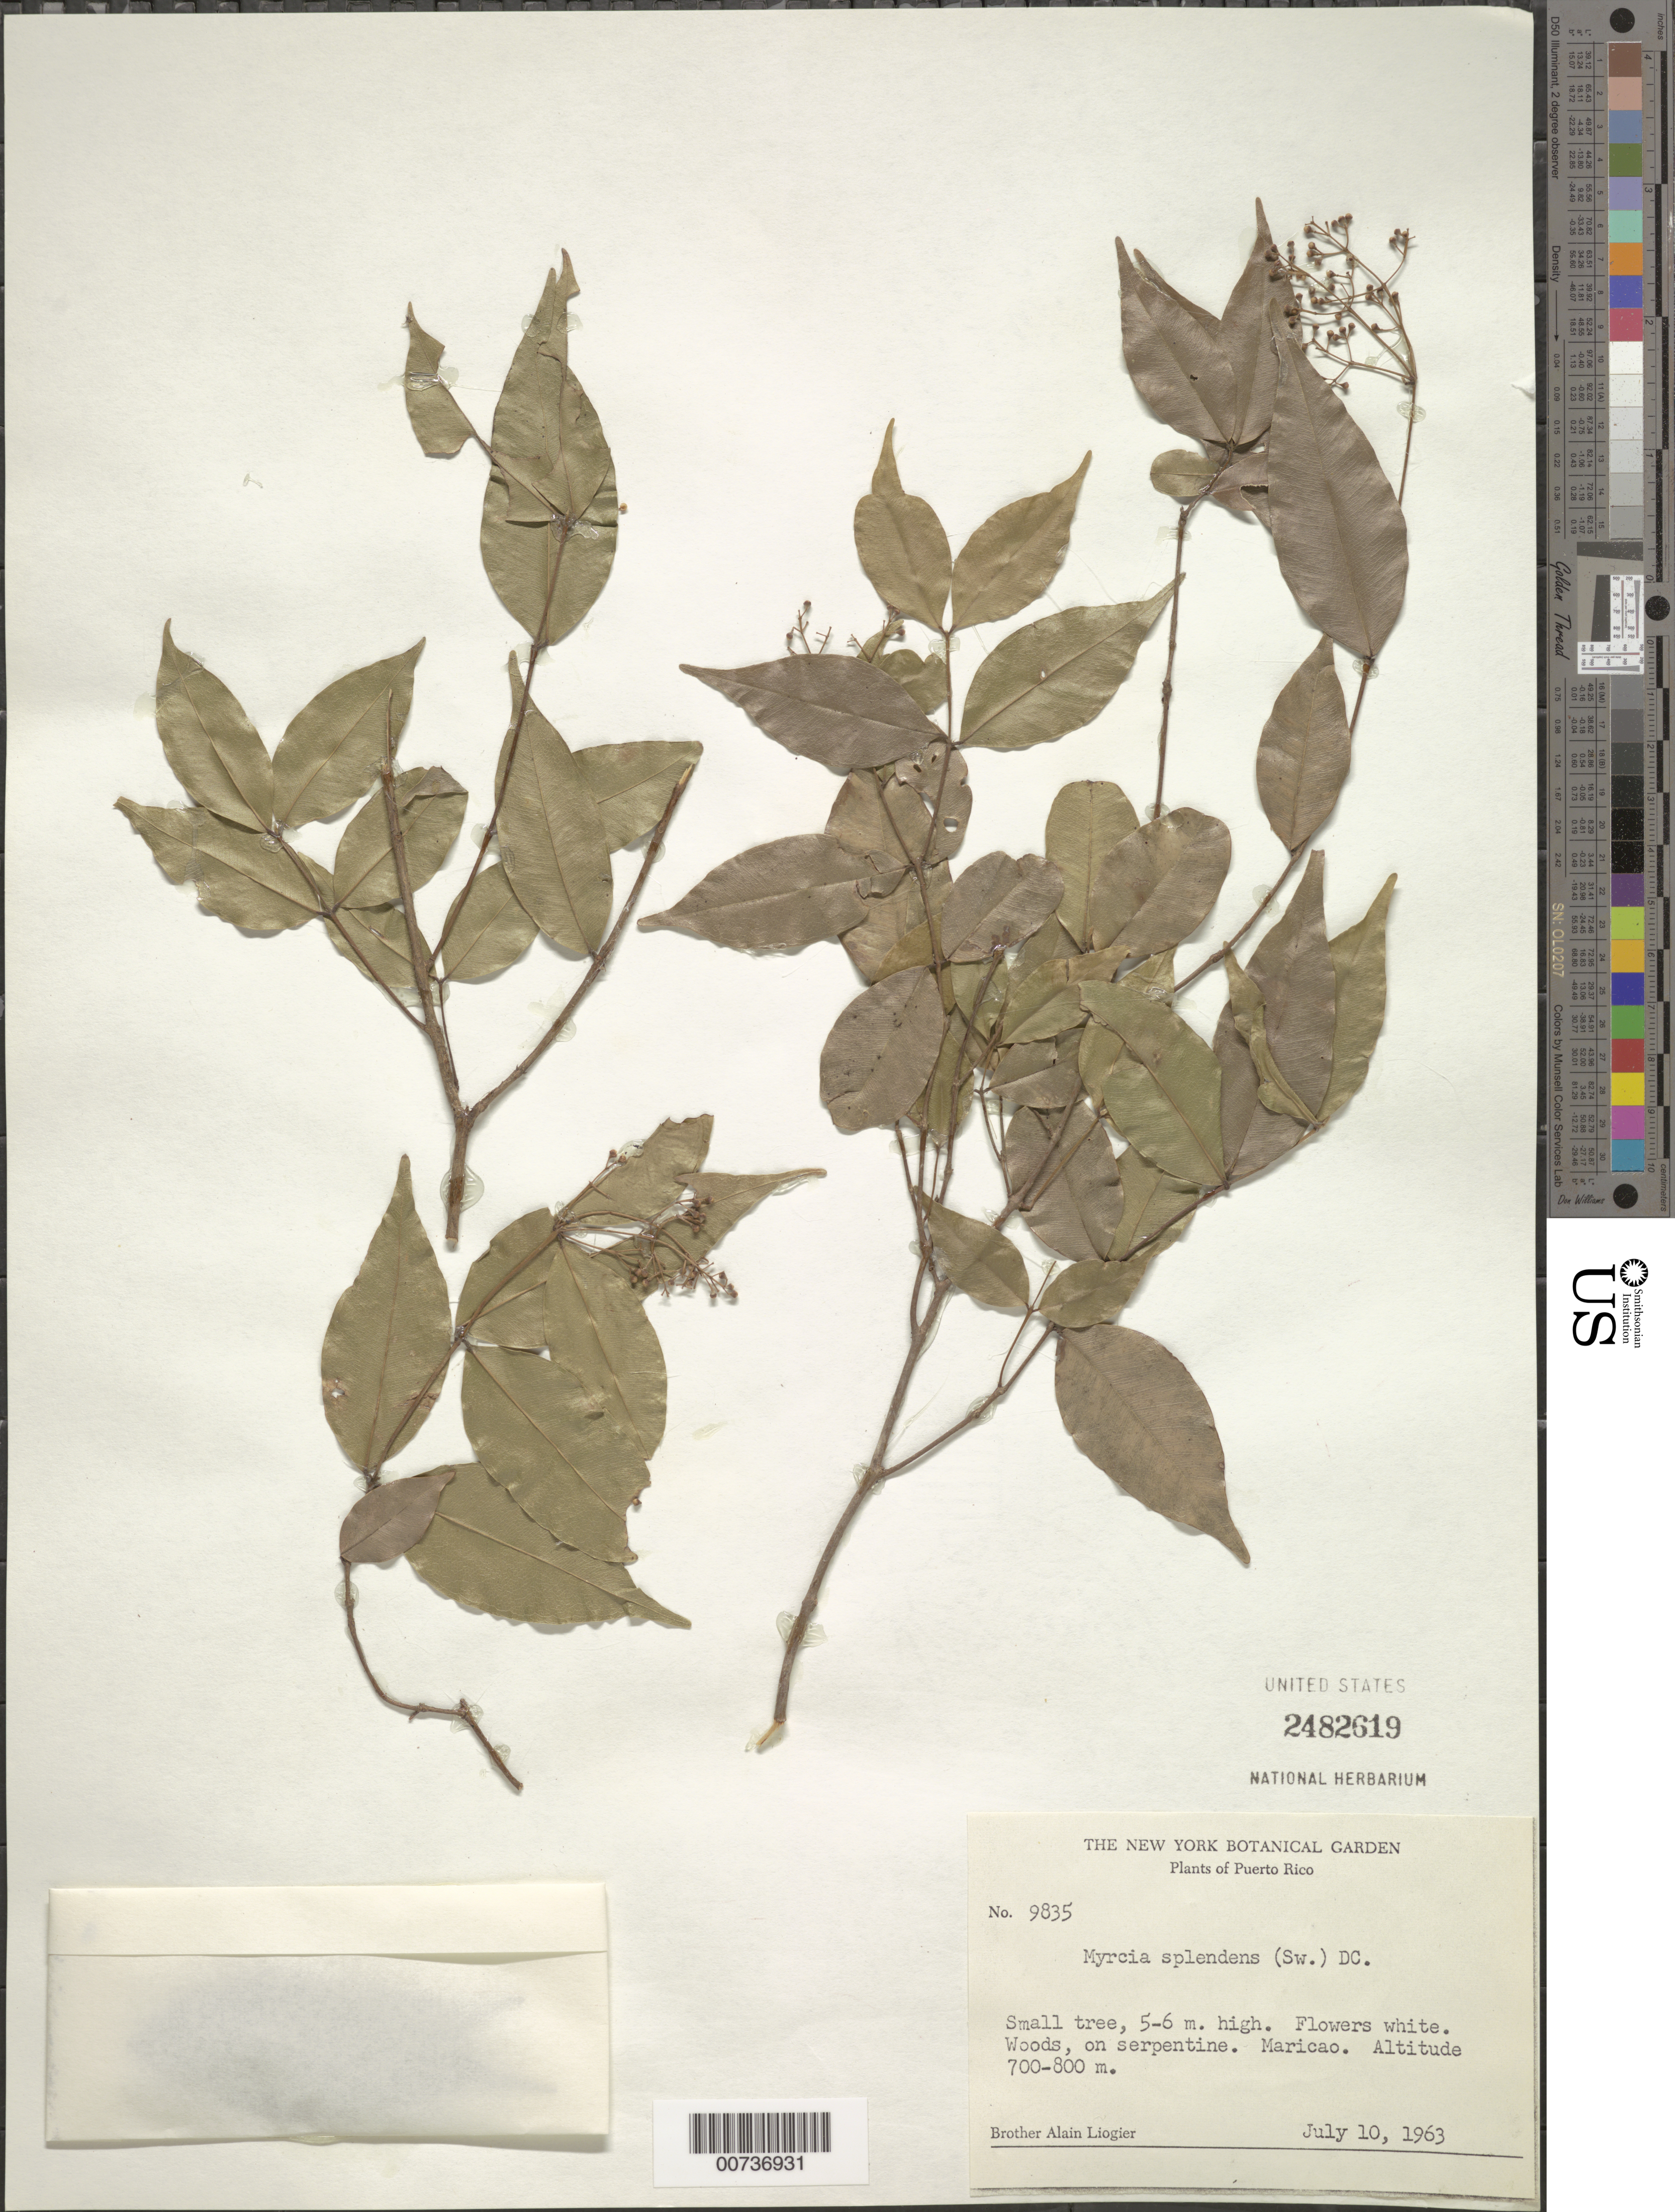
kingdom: Plantae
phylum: Tracheophyta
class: Magnoliopsida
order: Myrtales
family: Myrtaceae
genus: Myrcia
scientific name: Myrcia splendens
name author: (Sw.) DC.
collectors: A. H. Liogier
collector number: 9835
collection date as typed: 10 Jul 1963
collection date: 1963-07-10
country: Puerto Rico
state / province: Maricao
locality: Maricao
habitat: Woods, on serpentine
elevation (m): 700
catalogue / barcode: US 2482619